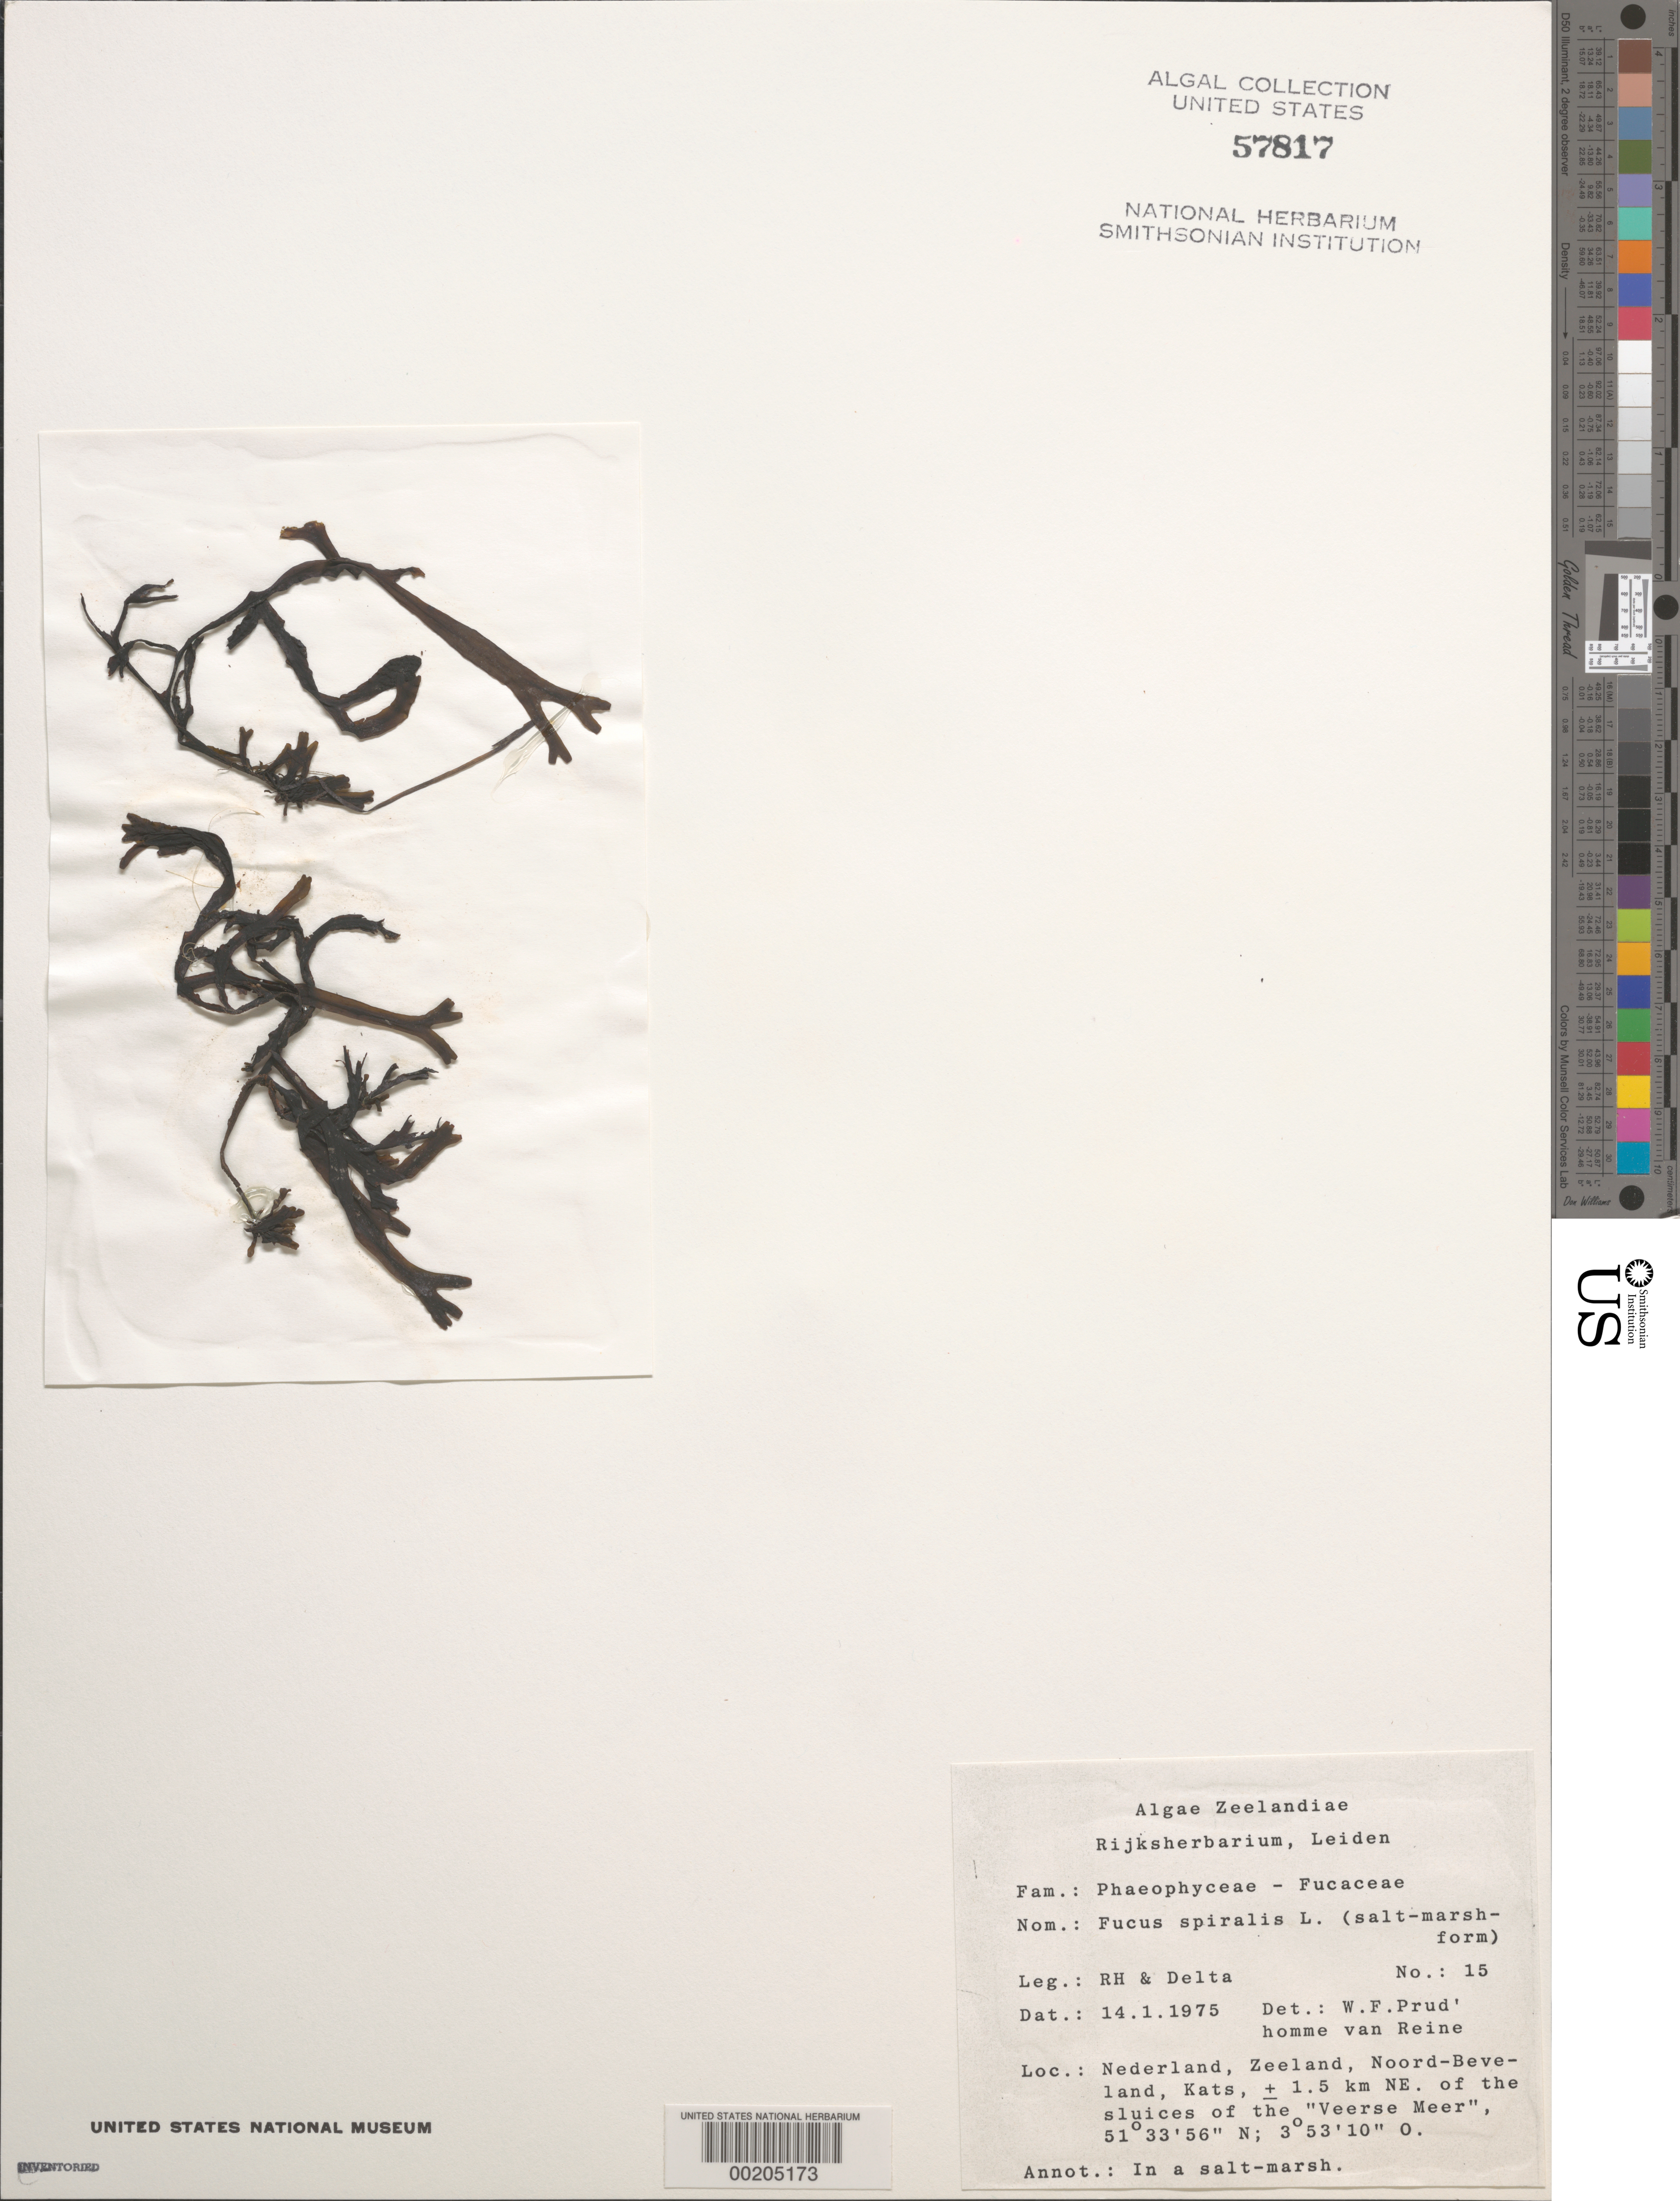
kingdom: Chromista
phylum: Ochrophyta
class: Phaeophyceae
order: Fucales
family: Fucaceae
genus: Fucus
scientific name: Fucus spiralis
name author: L.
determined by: Prud'homme van Reine, W. F.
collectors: R.H. & Delta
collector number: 15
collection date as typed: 14 Jan 1975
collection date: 1975-01-14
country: Netherlands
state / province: Zeeland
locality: Noord-beveland, kats, ca. 1.5 km northeast of veerse meer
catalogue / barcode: US 57817